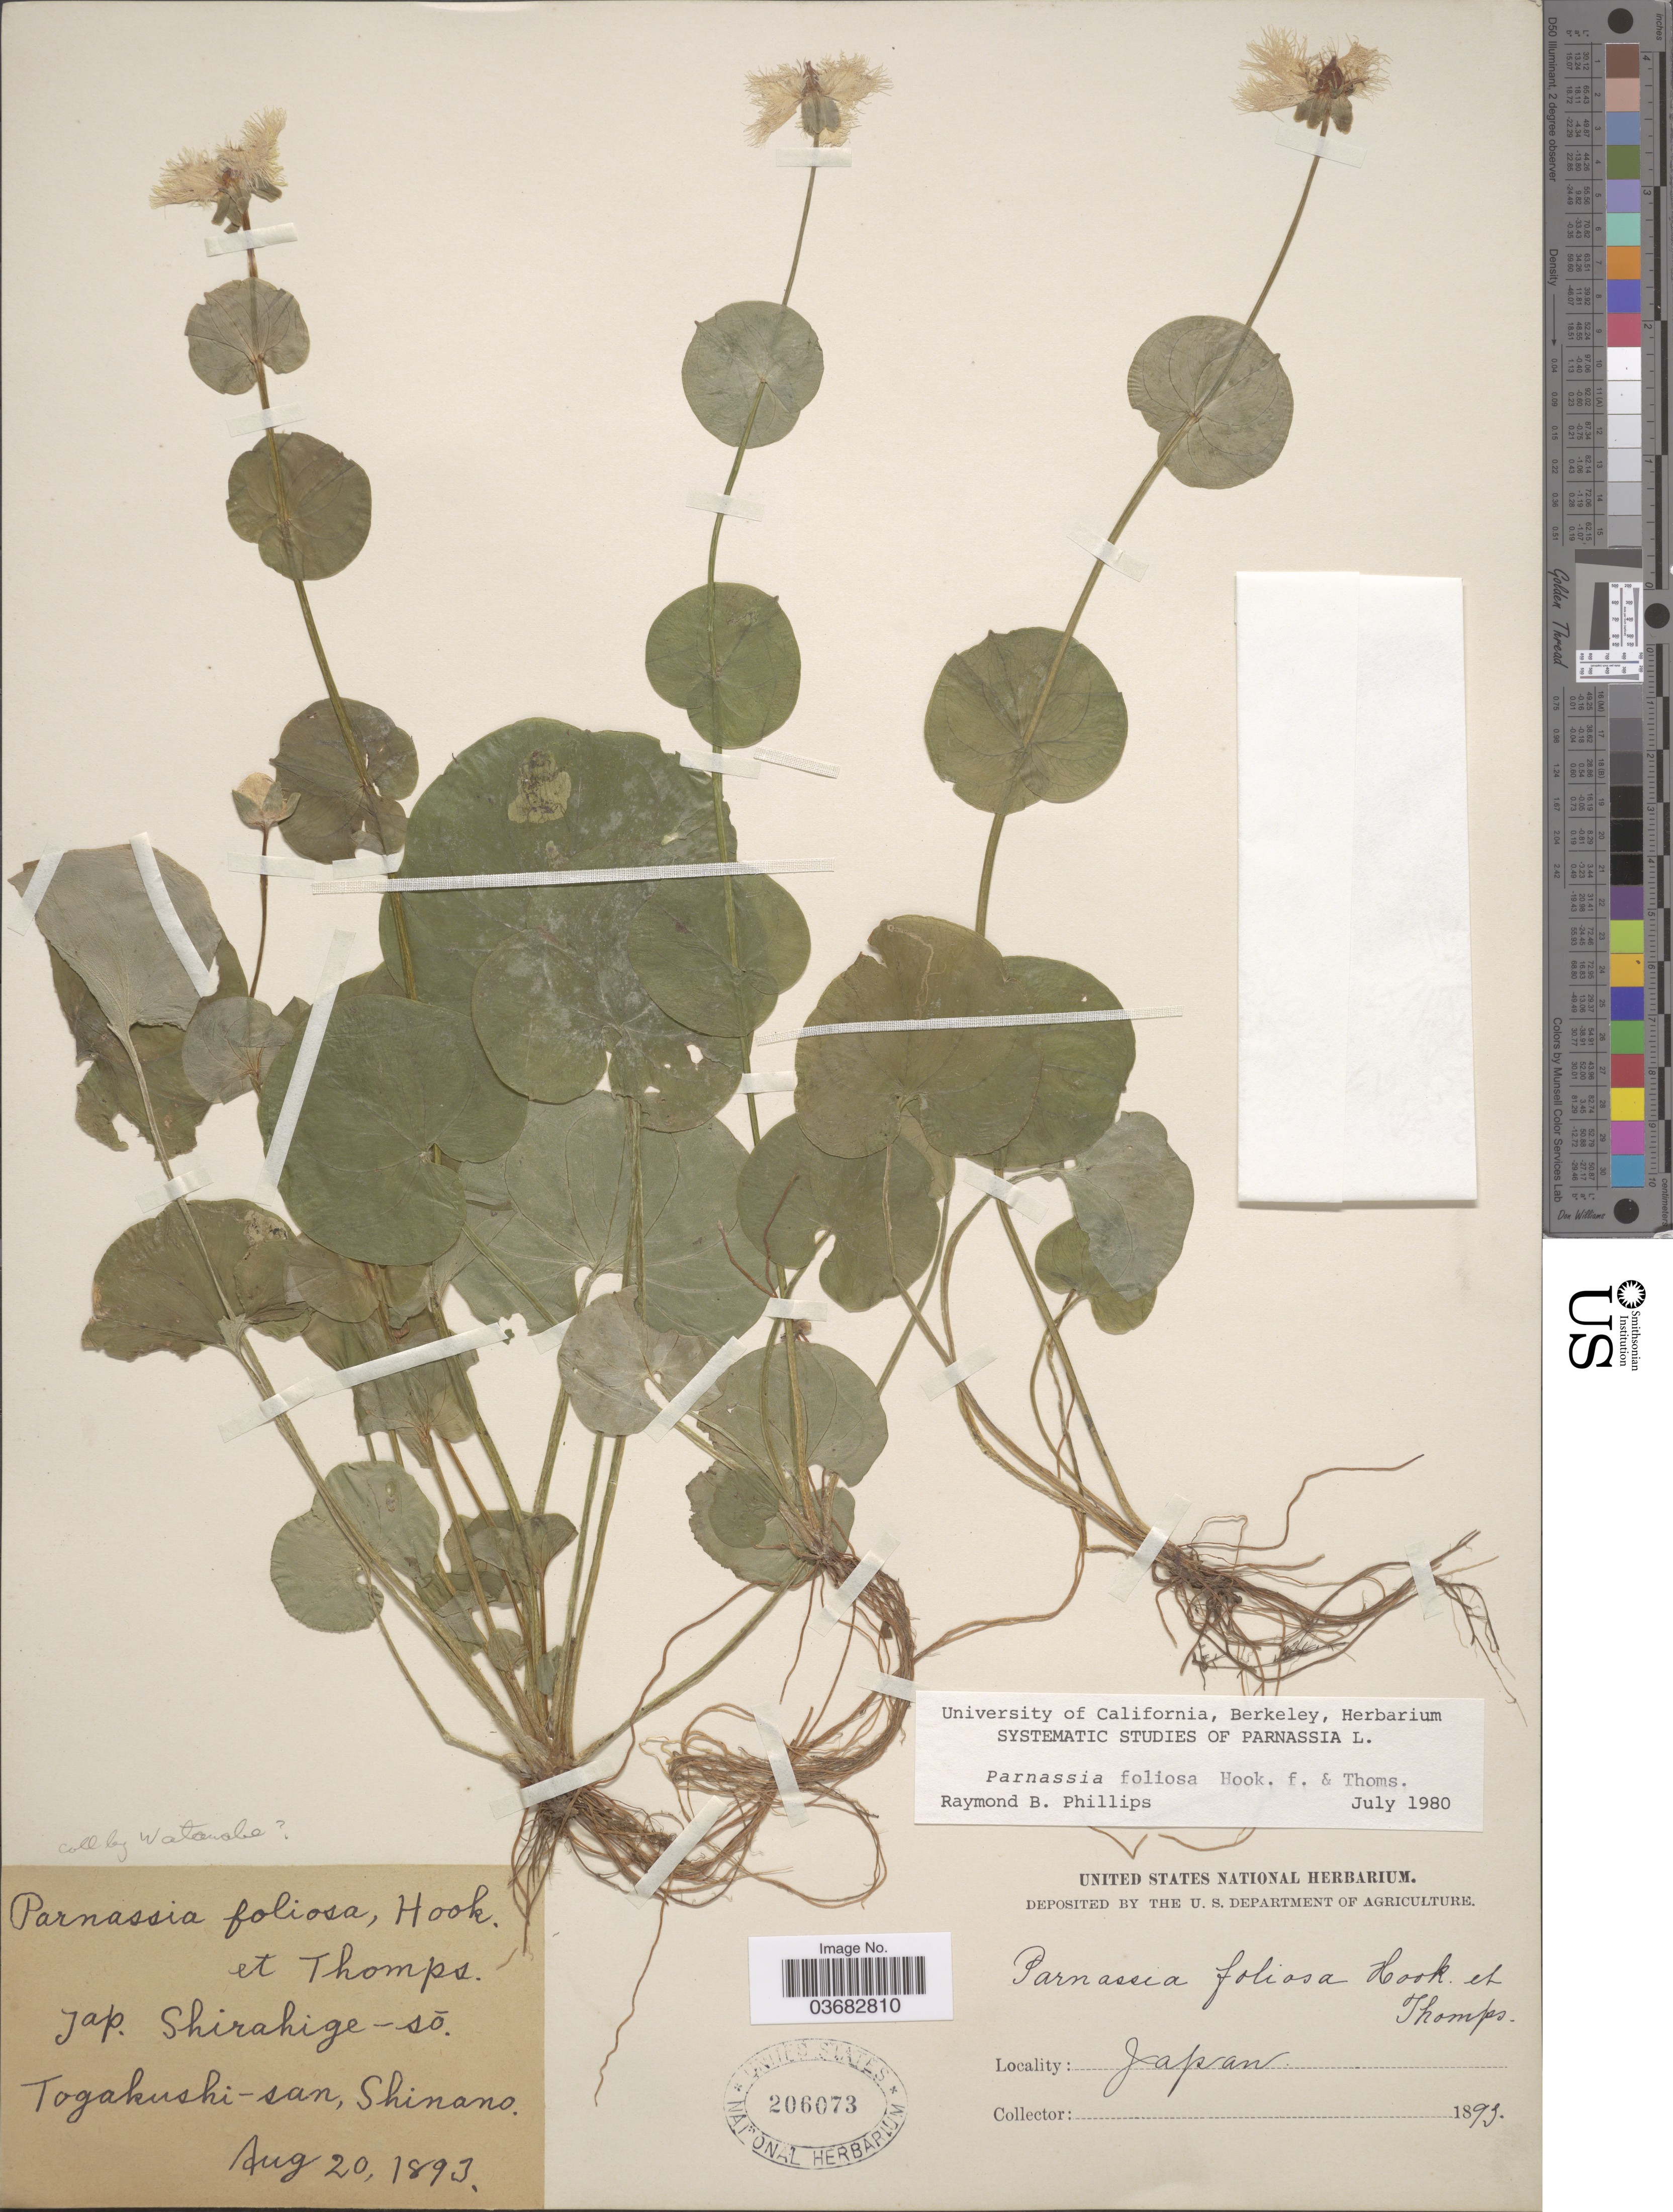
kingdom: Plantae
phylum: Tracheophyta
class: Magnoliopsida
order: Celastrales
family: Parnassiaceae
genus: Parnassia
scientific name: Parnassia foliosa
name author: Hook. f. & Thomson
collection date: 1893-08-20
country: Japan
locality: Togakushi-san, Shinano.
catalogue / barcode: US 206073